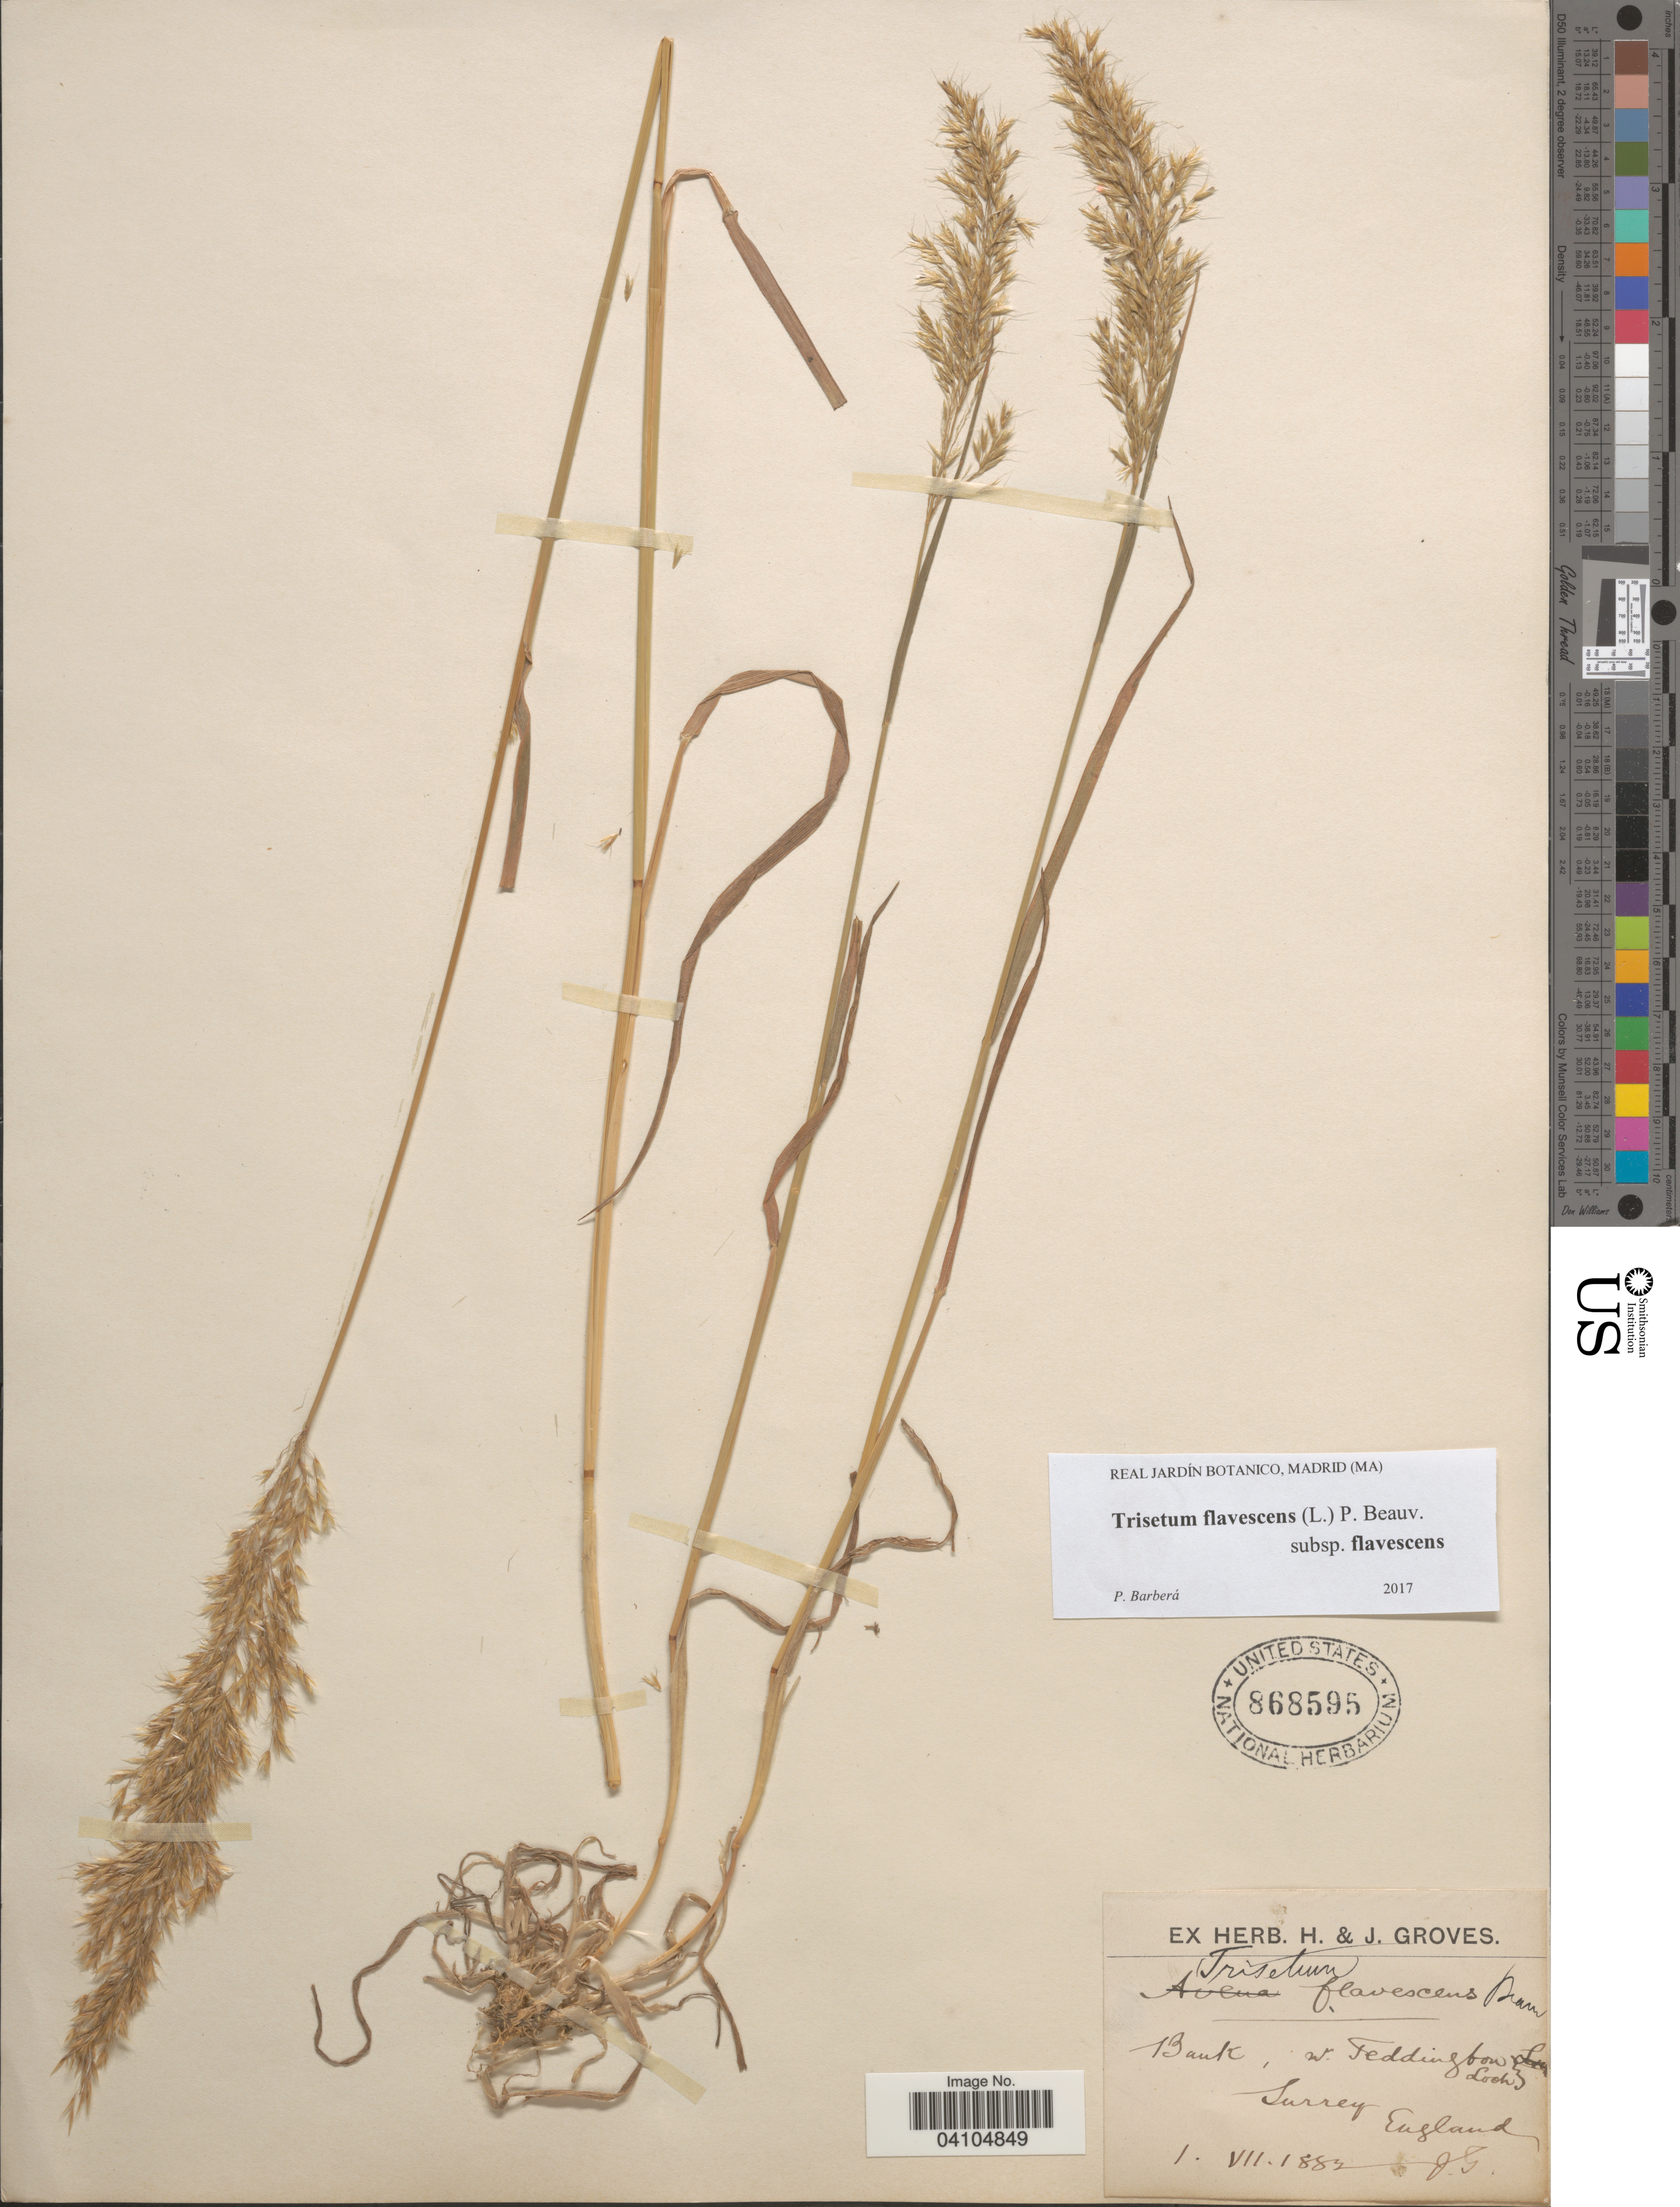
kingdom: Plantae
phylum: Tracheophyta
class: Liliopsida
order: Poales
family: Poaceae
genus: Trisetum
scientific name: Trisetum flavescens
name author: (L.) P. Beauv.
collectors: J. Groves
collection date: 1883-07-01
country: United Kingdom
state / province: England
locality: Bank, w. Teddington Lock. Surrey.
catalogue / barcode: US 868595